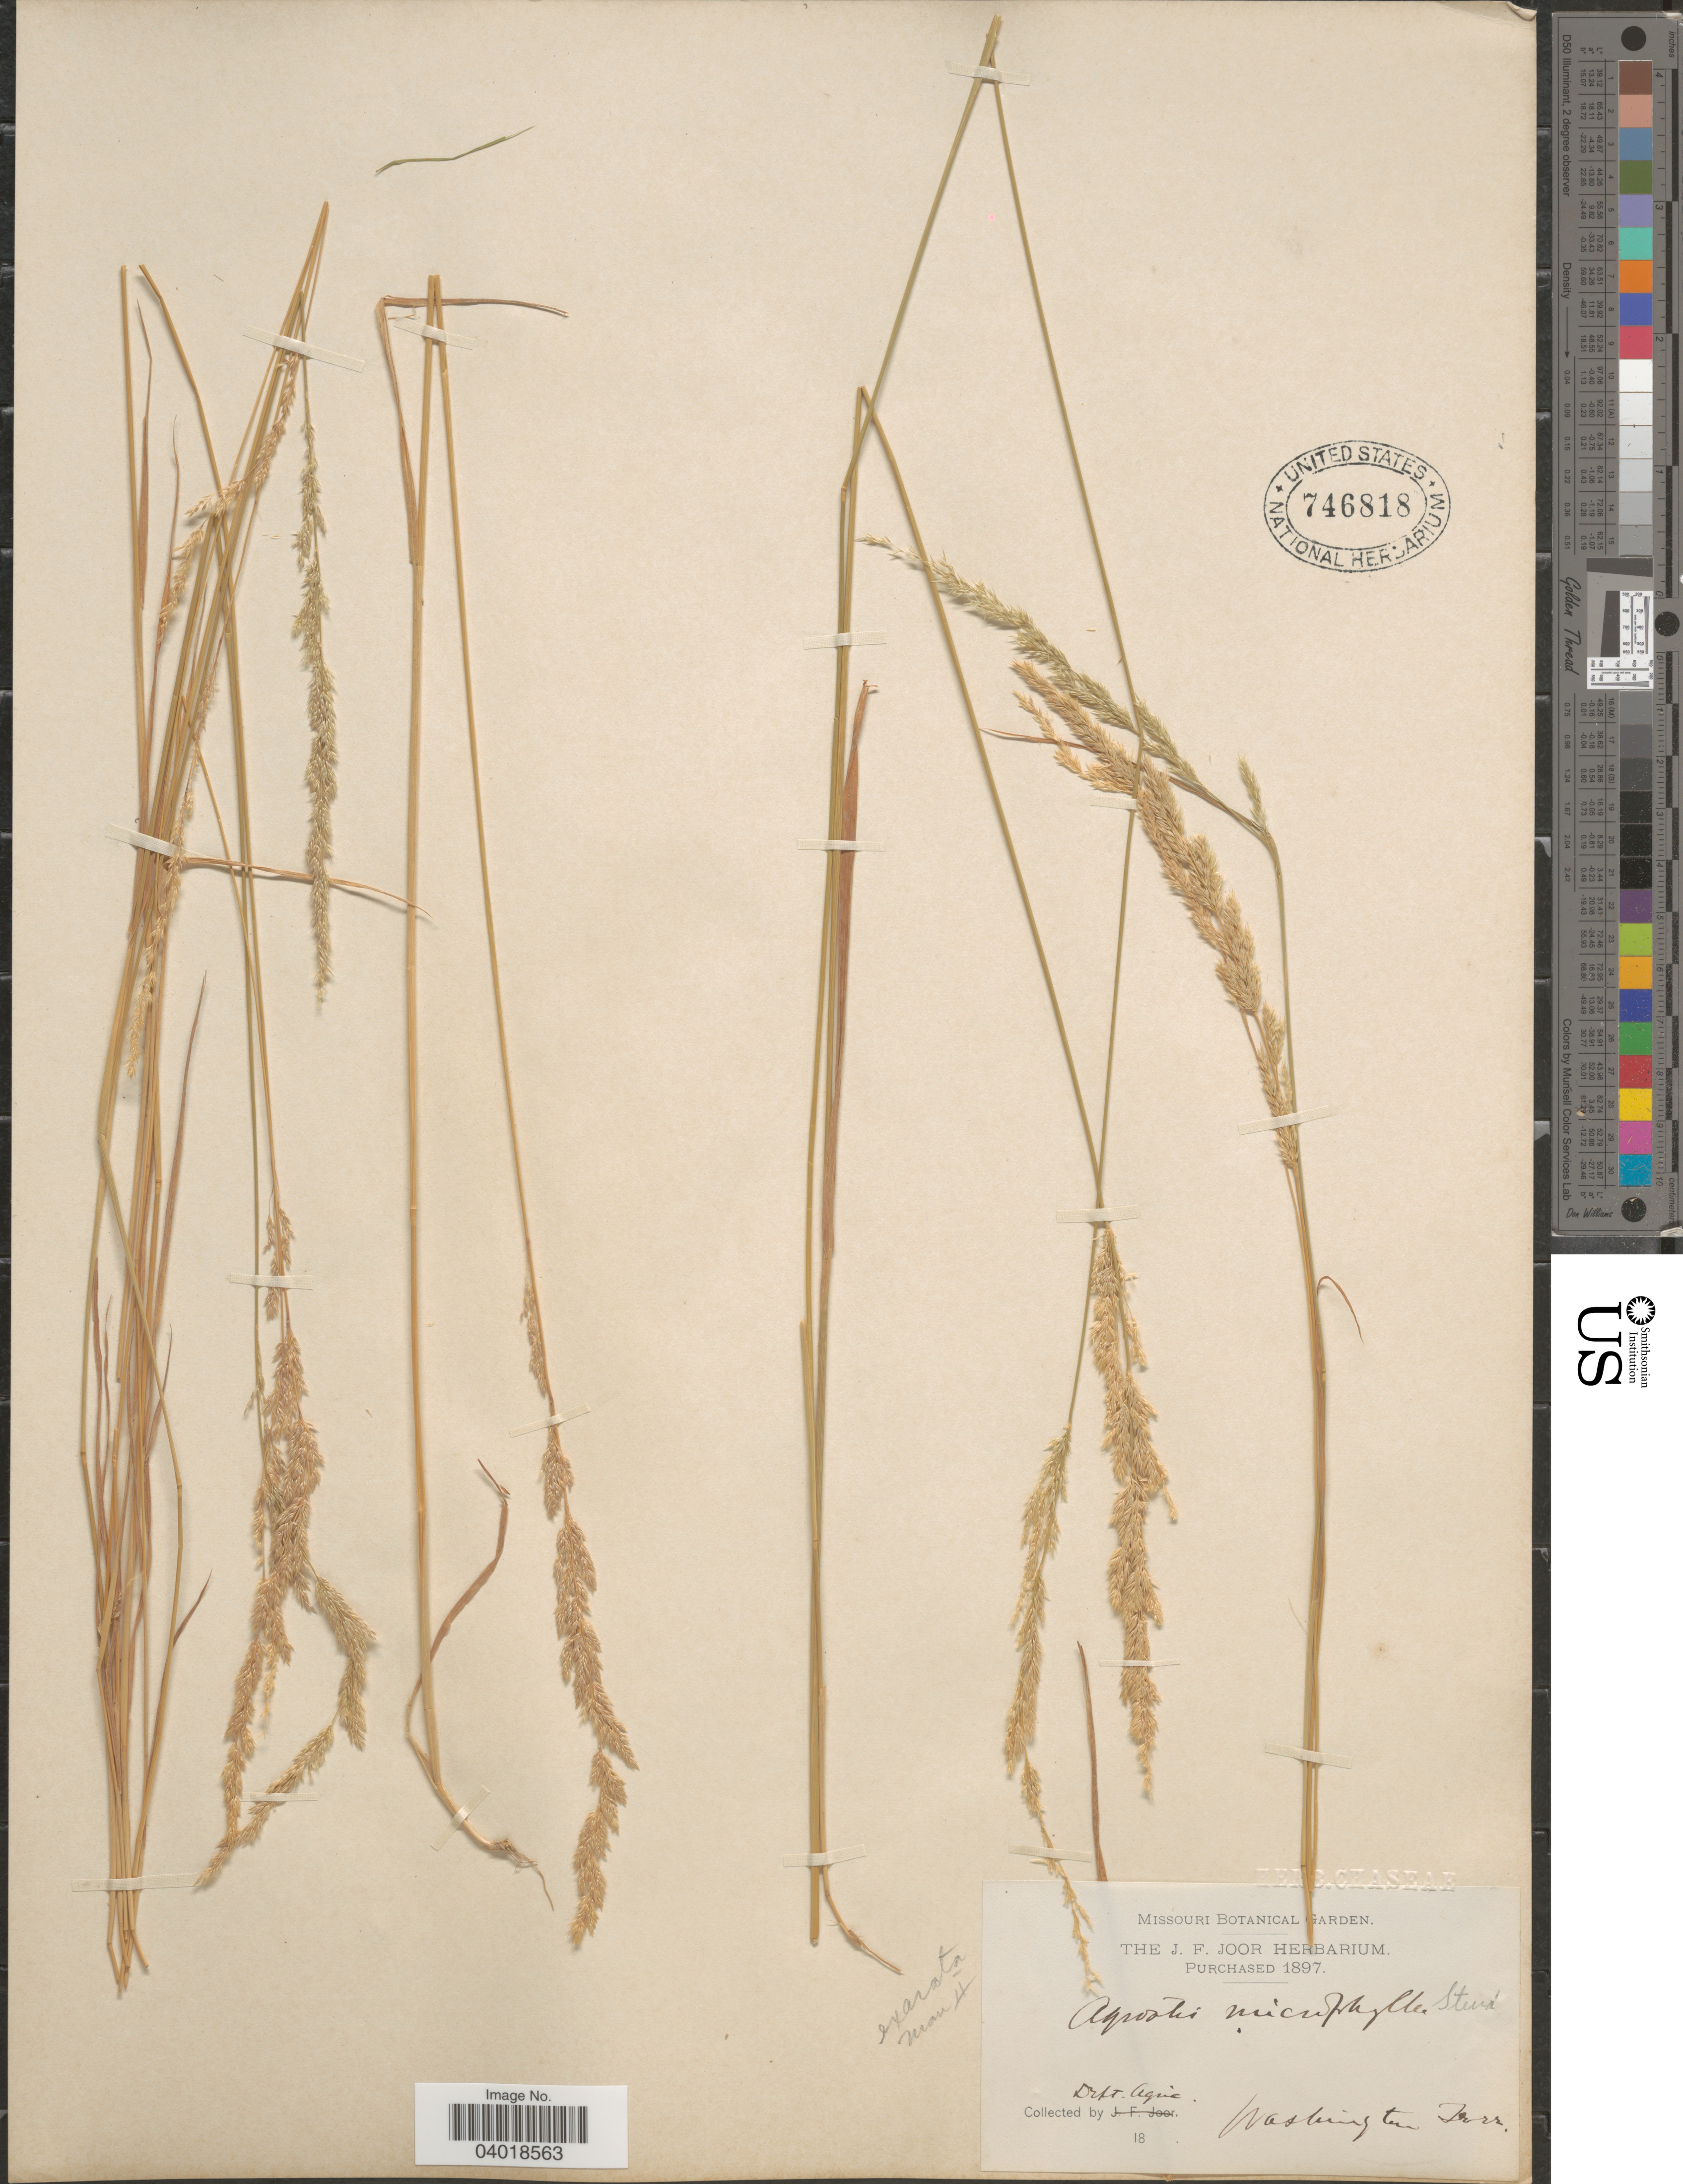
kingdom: Plantae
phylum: Tracheophyta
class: Liliopsida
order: Poales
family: Poaceae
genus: Agrostis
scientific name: Agrostis exarata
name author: Trin.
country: United States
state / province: Washington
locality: Washington Terr.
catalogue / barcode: US 746818